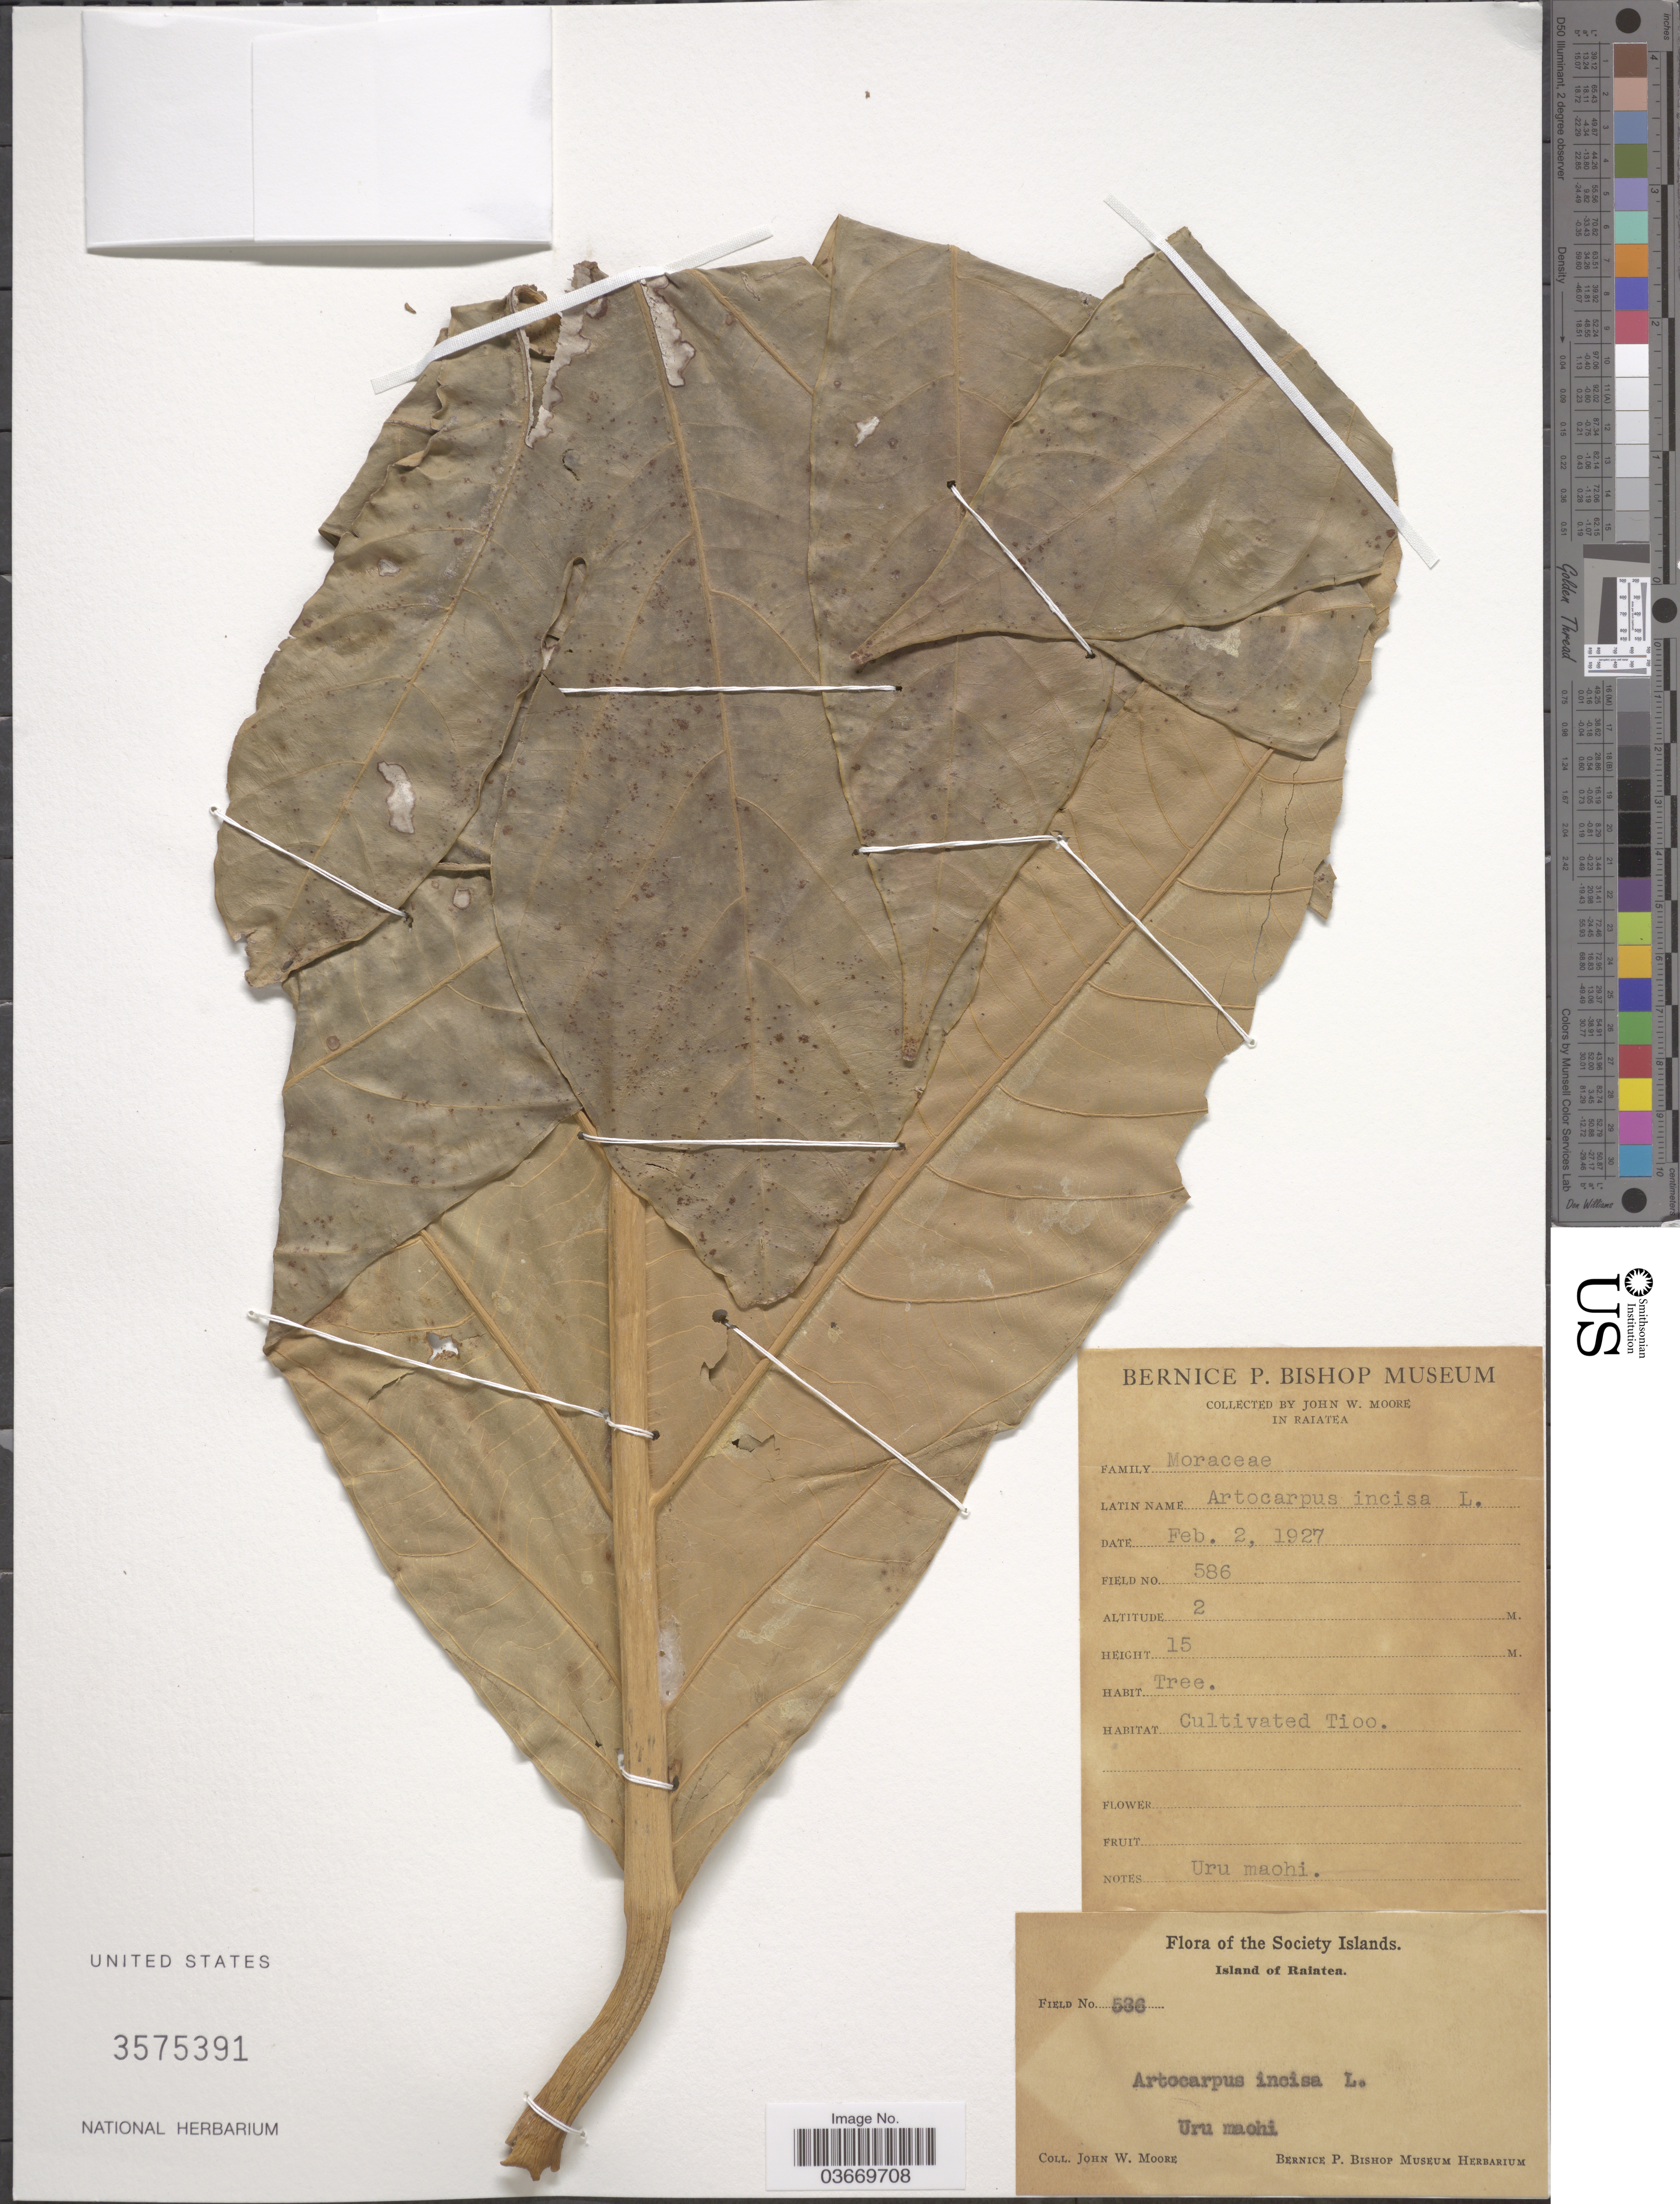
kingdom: Plantae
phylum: Tracheophyta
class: Magnoliopsida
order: Rosales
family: Moraceae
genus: Artocarpus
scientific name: Artocarpus altilis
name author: (Parkinson) Fosberg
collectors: J. Moore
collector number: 536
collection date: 1927-02-02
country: French Polynesia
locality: Society Islands. Island of Raiatea.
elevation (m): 2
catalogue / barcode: US 3575391